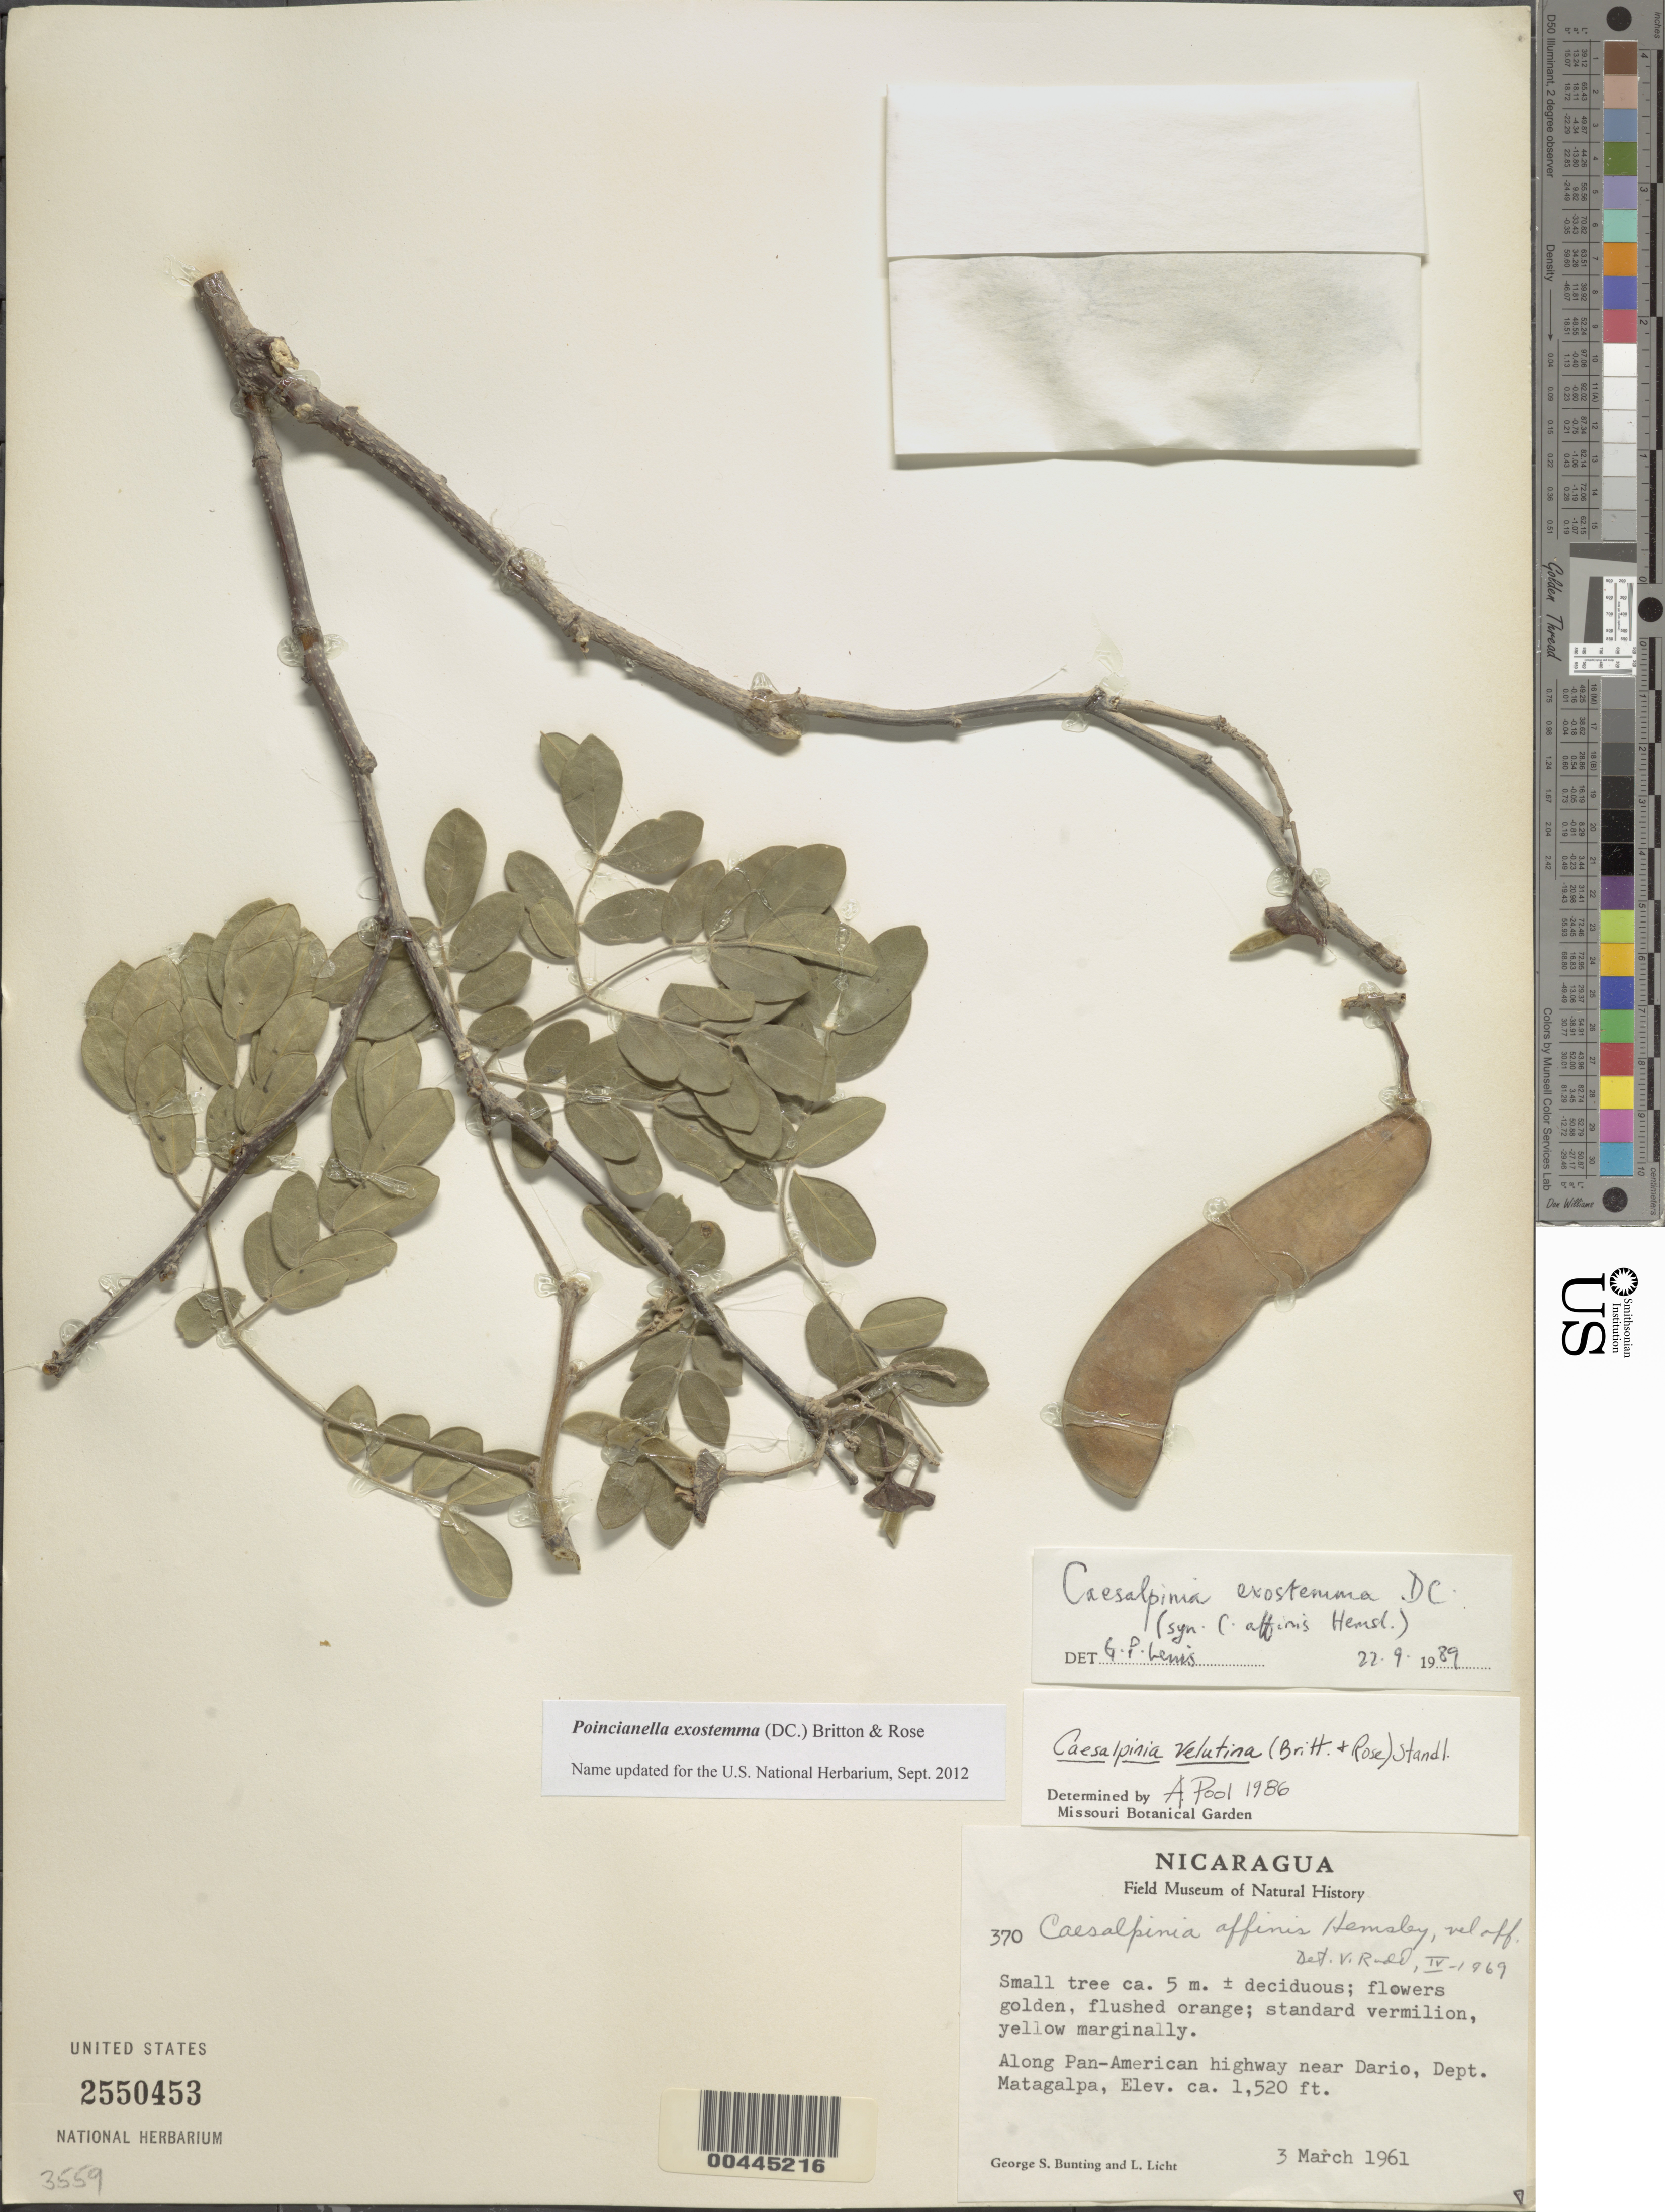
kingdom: Plantae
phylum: Tracheophyta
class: Magnoliopsida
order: Fabales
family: Fabaceae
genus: Erythrostemon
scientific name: Erythrostemon exostemma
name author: (Moc. & Sessé ex DC.) Gagnon & G.P. Lewis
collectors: G. S. Bunting & L. Licht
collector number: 370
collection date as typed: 03 Mar 1961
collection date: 1961-03-03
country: Nicaragua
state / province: Matagalpa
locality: Dario, pan american highway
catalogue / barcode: US 2550453